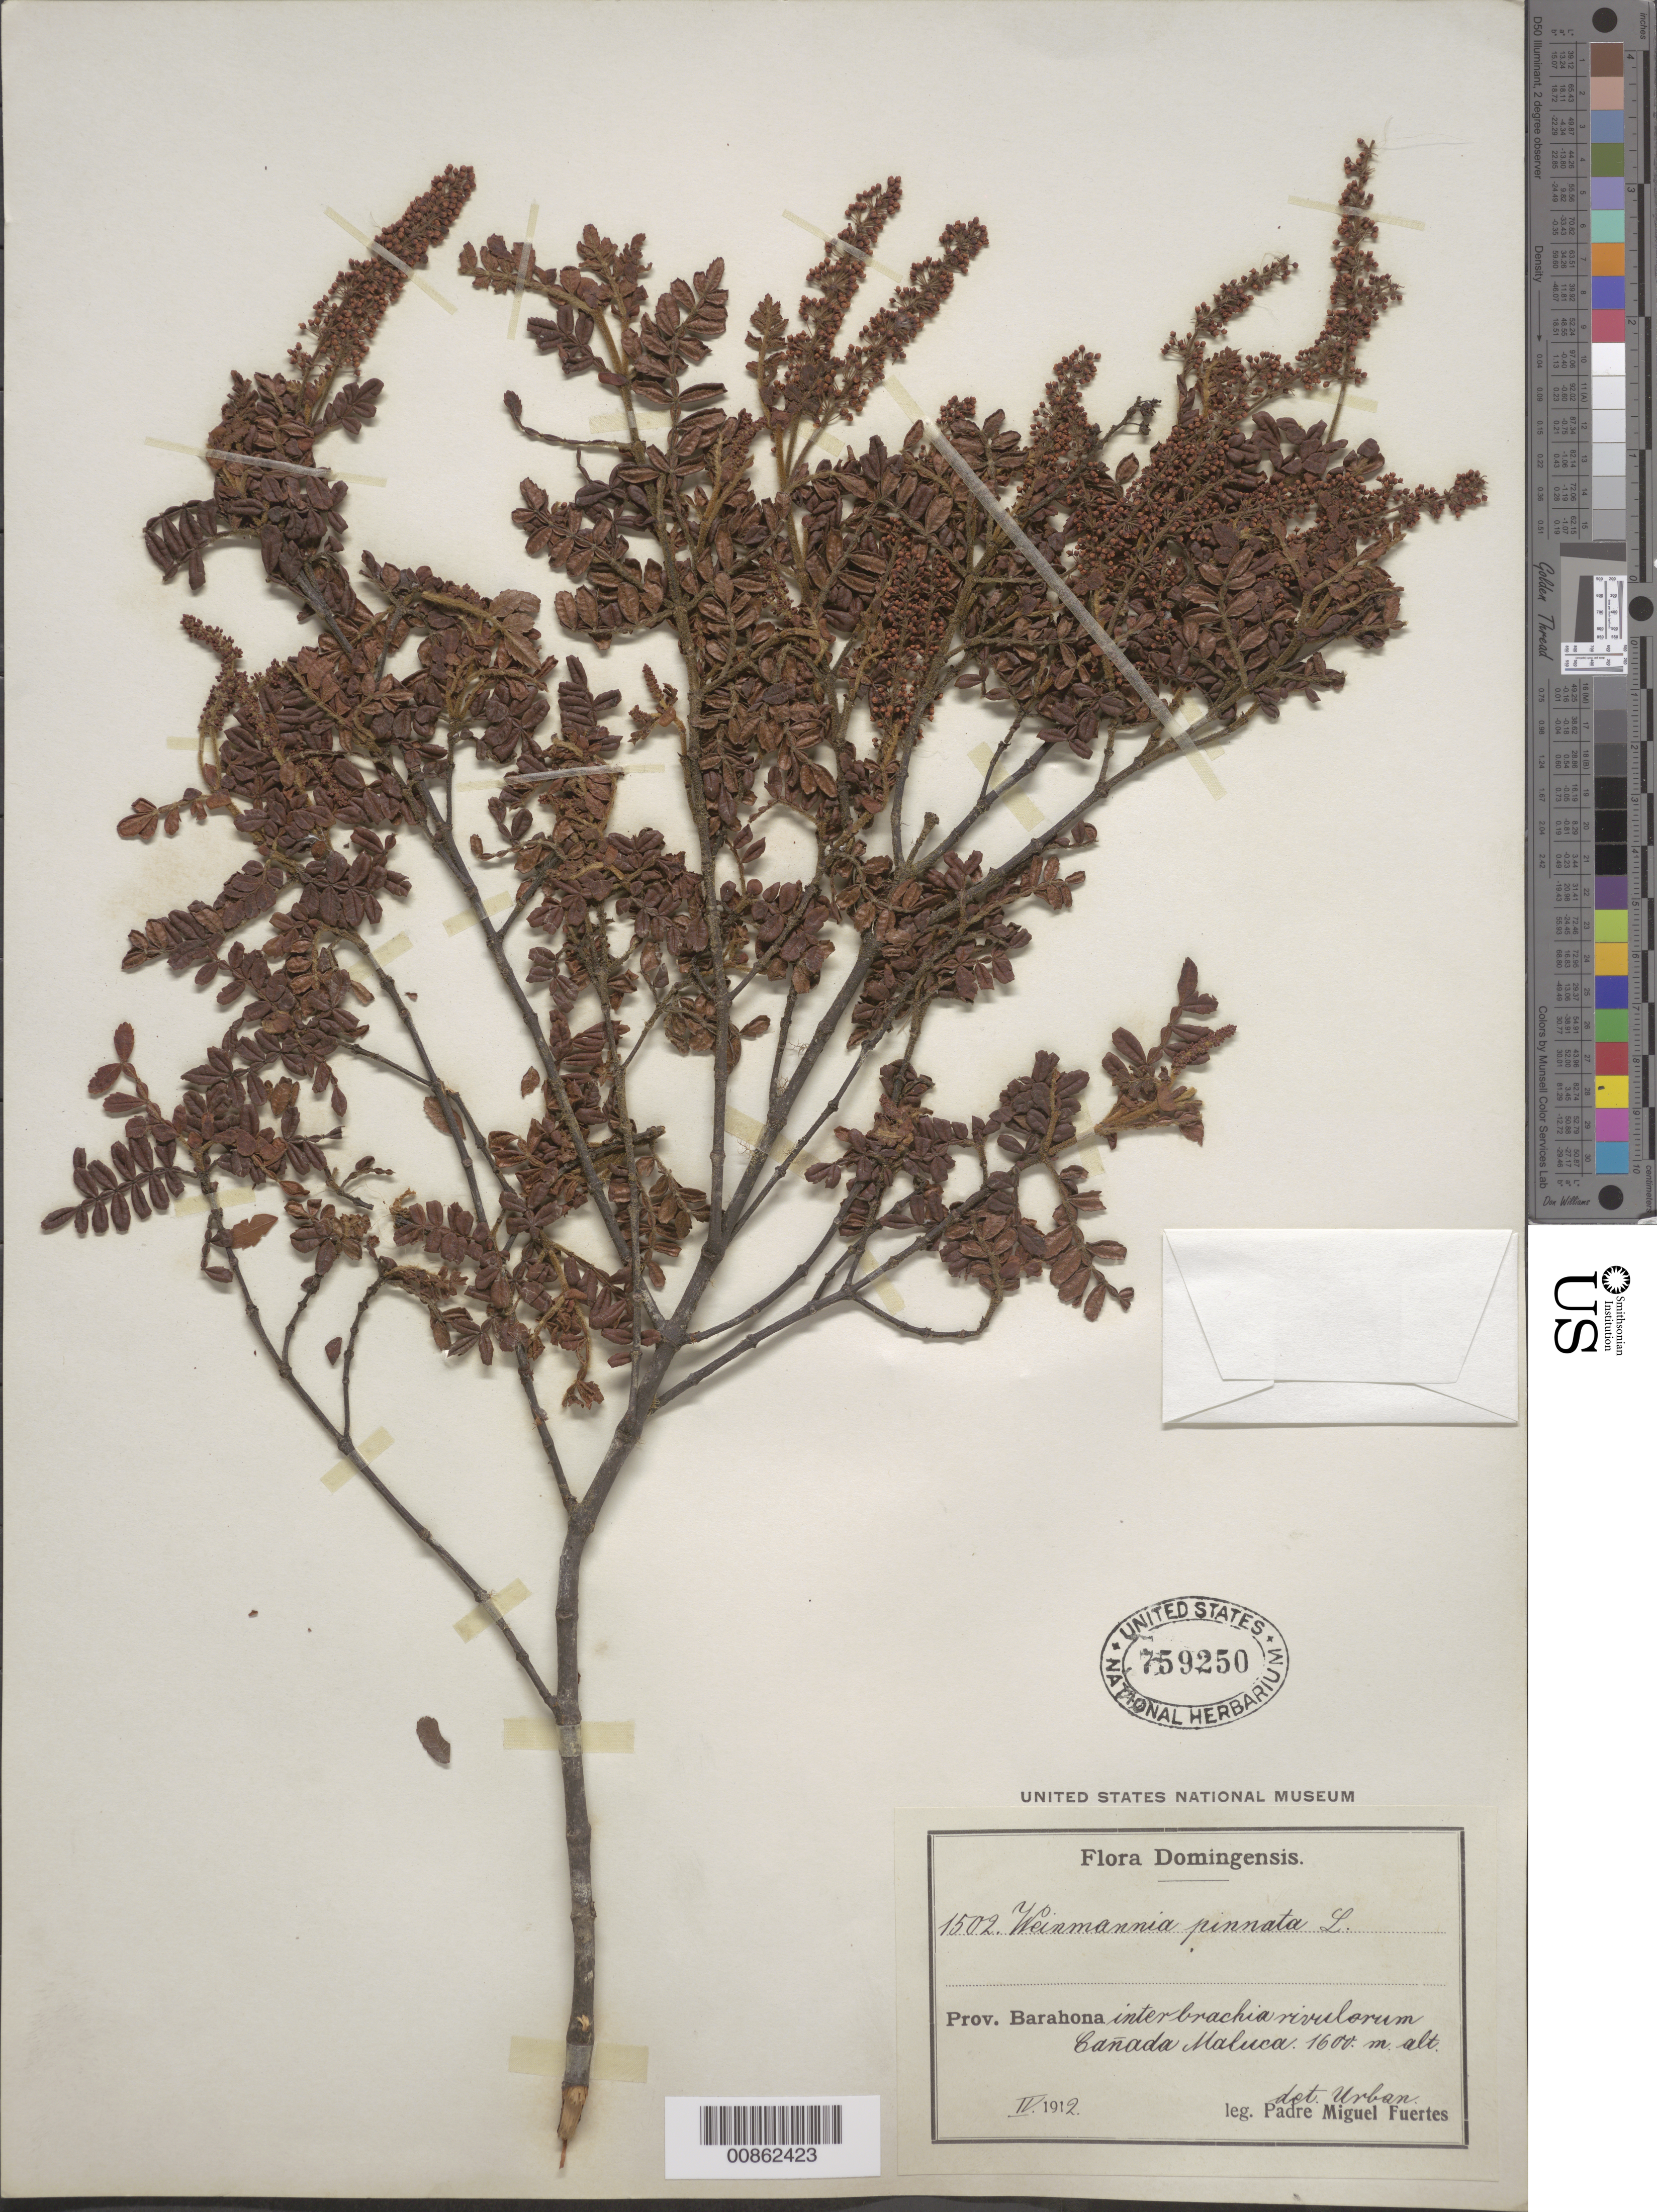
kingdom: Plantae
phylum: Tracheophyta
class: Magnoliopsida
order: Oxalidales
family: Cunoniaceae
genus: Weinmannia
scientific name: Weinmannia pinnata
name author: L.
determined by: Urban, Ignatz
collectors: M. D. Fuertes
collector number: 1502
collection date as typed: Apr 1912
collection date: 1912-04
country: Dominican Republic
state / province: Barahona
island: Hispaniola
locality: Cañada Maluca.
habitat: Interbrachia rivularum.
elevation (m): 1600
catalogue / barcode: US 759250